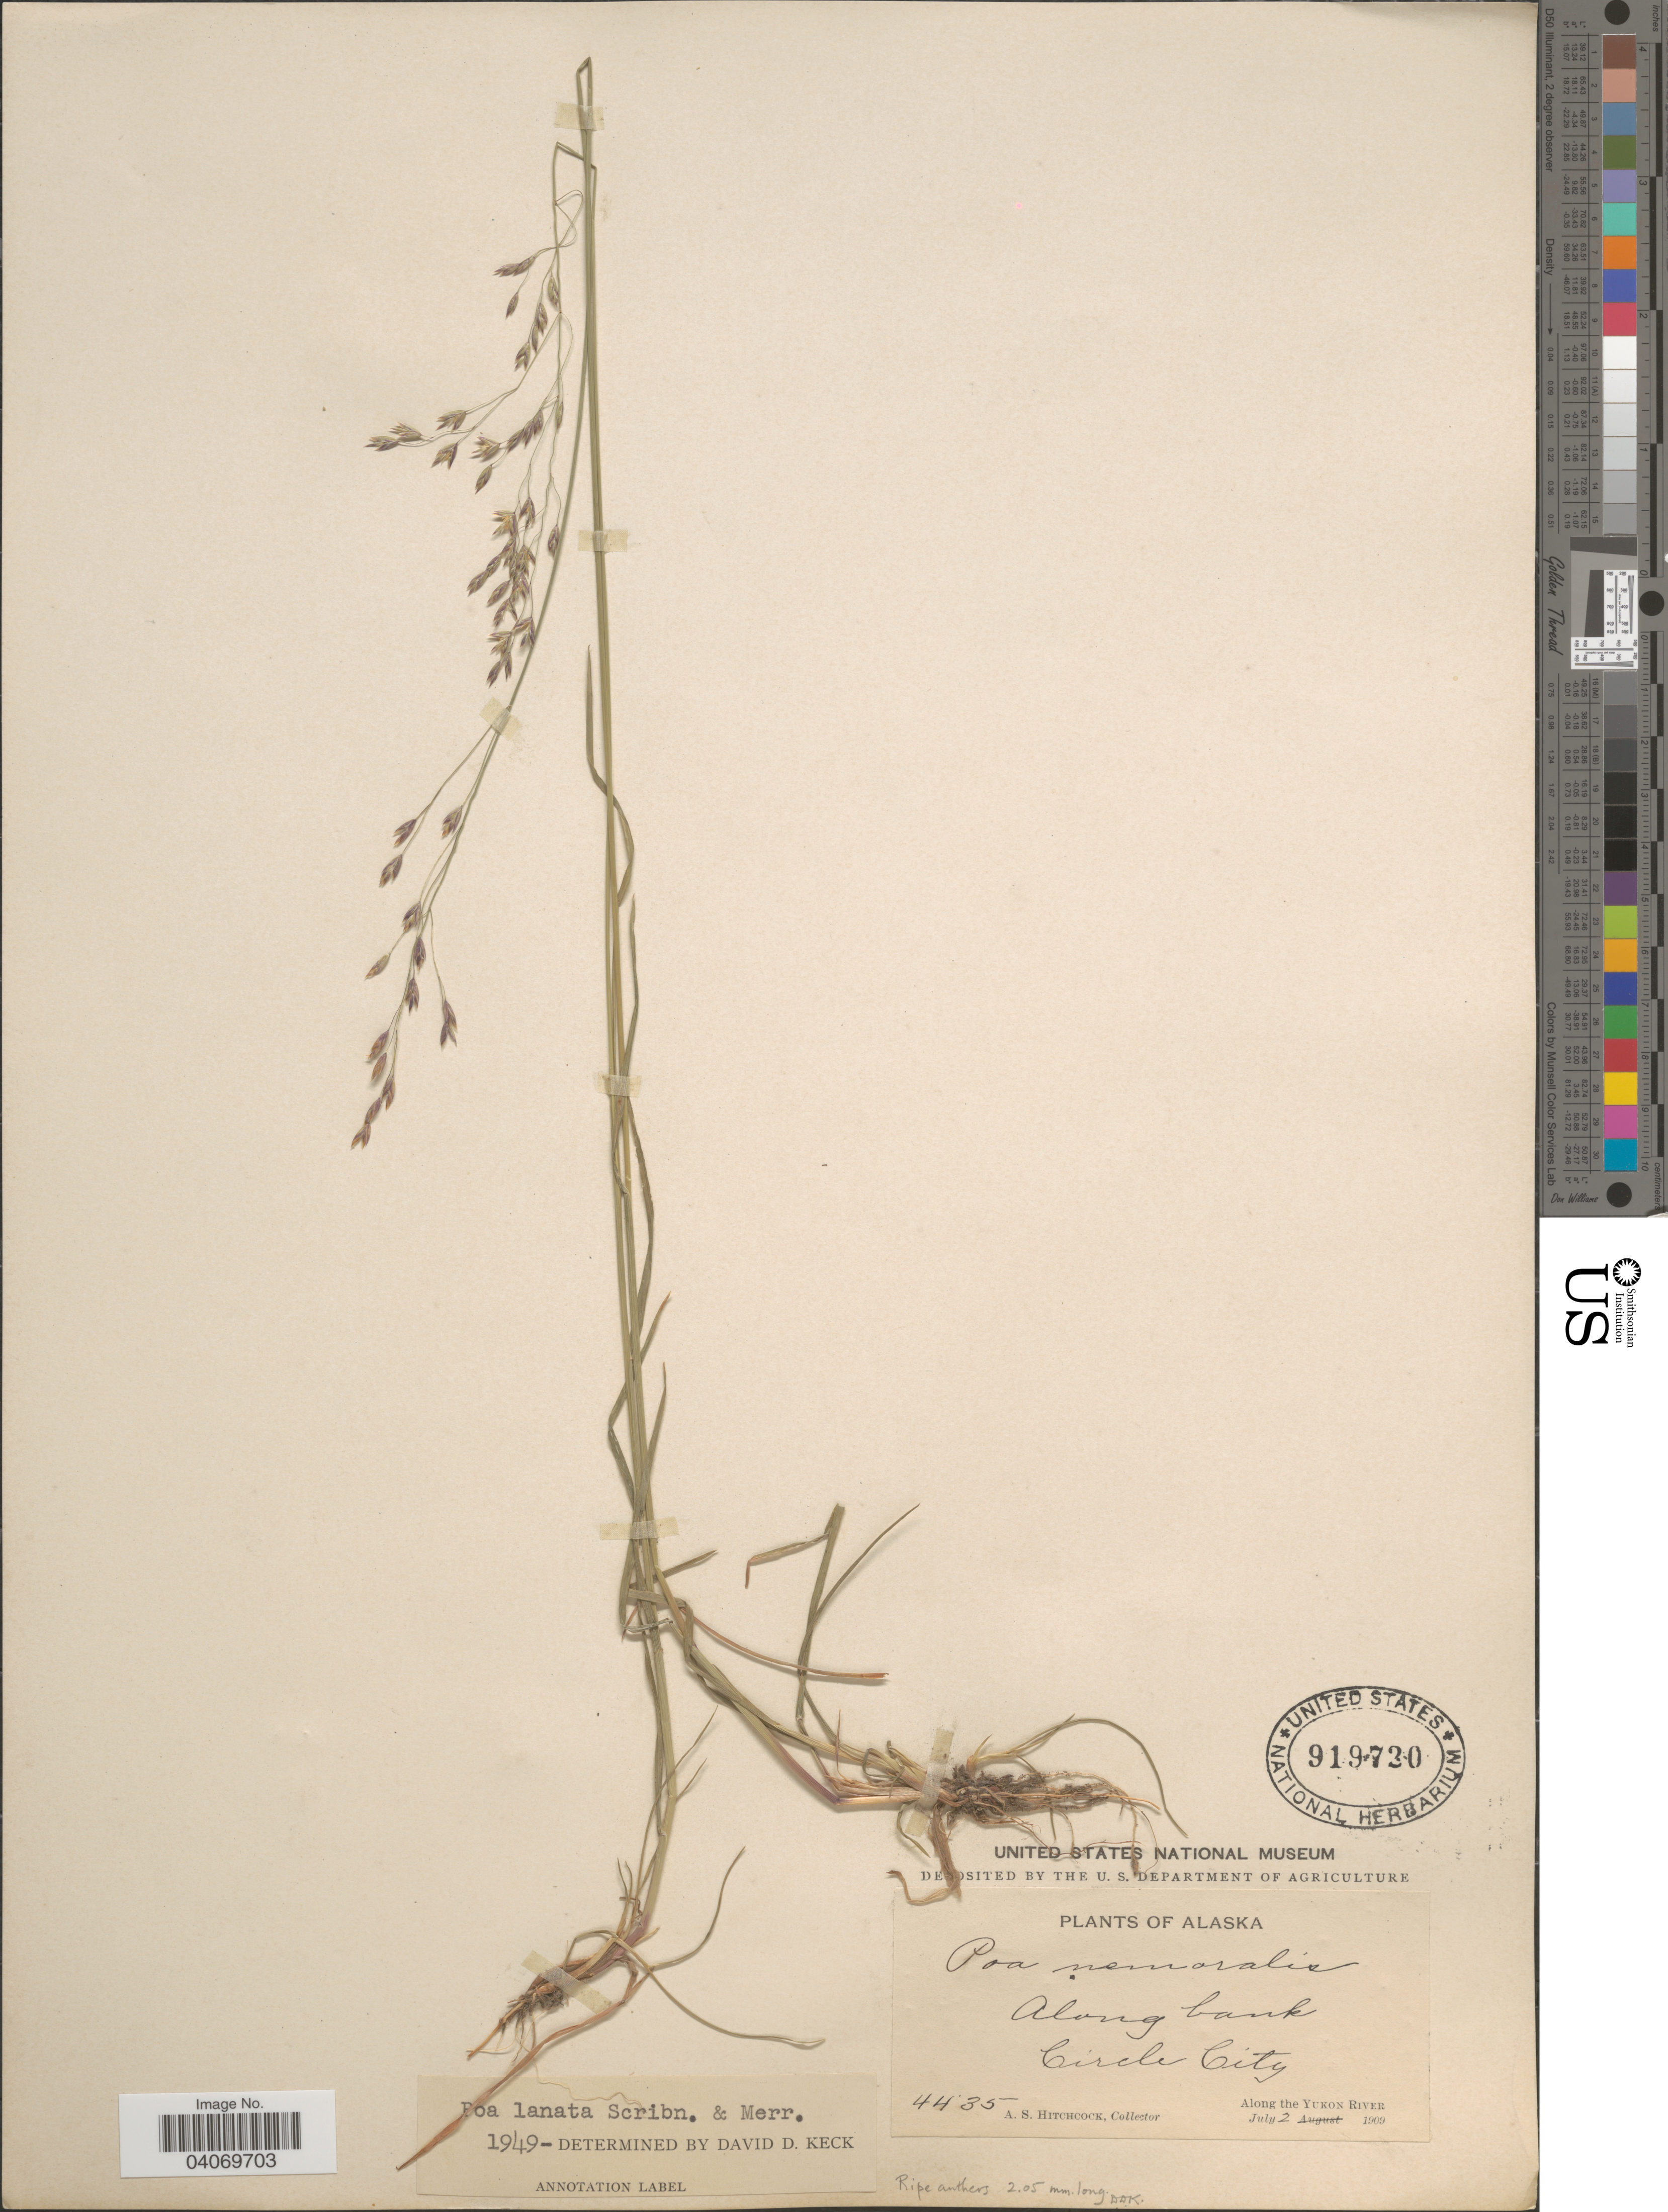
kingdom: Plantae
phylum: Tracheophyta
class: Liliopsida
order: Poales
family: Poaceae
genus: Poa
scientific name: Poa sp.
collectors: A. S. Hitchcock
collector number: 4435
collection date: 1909-07-02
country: United States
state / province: Alaska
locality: Along bank Circle City. Along the Yukon River.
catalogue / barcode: US 919720